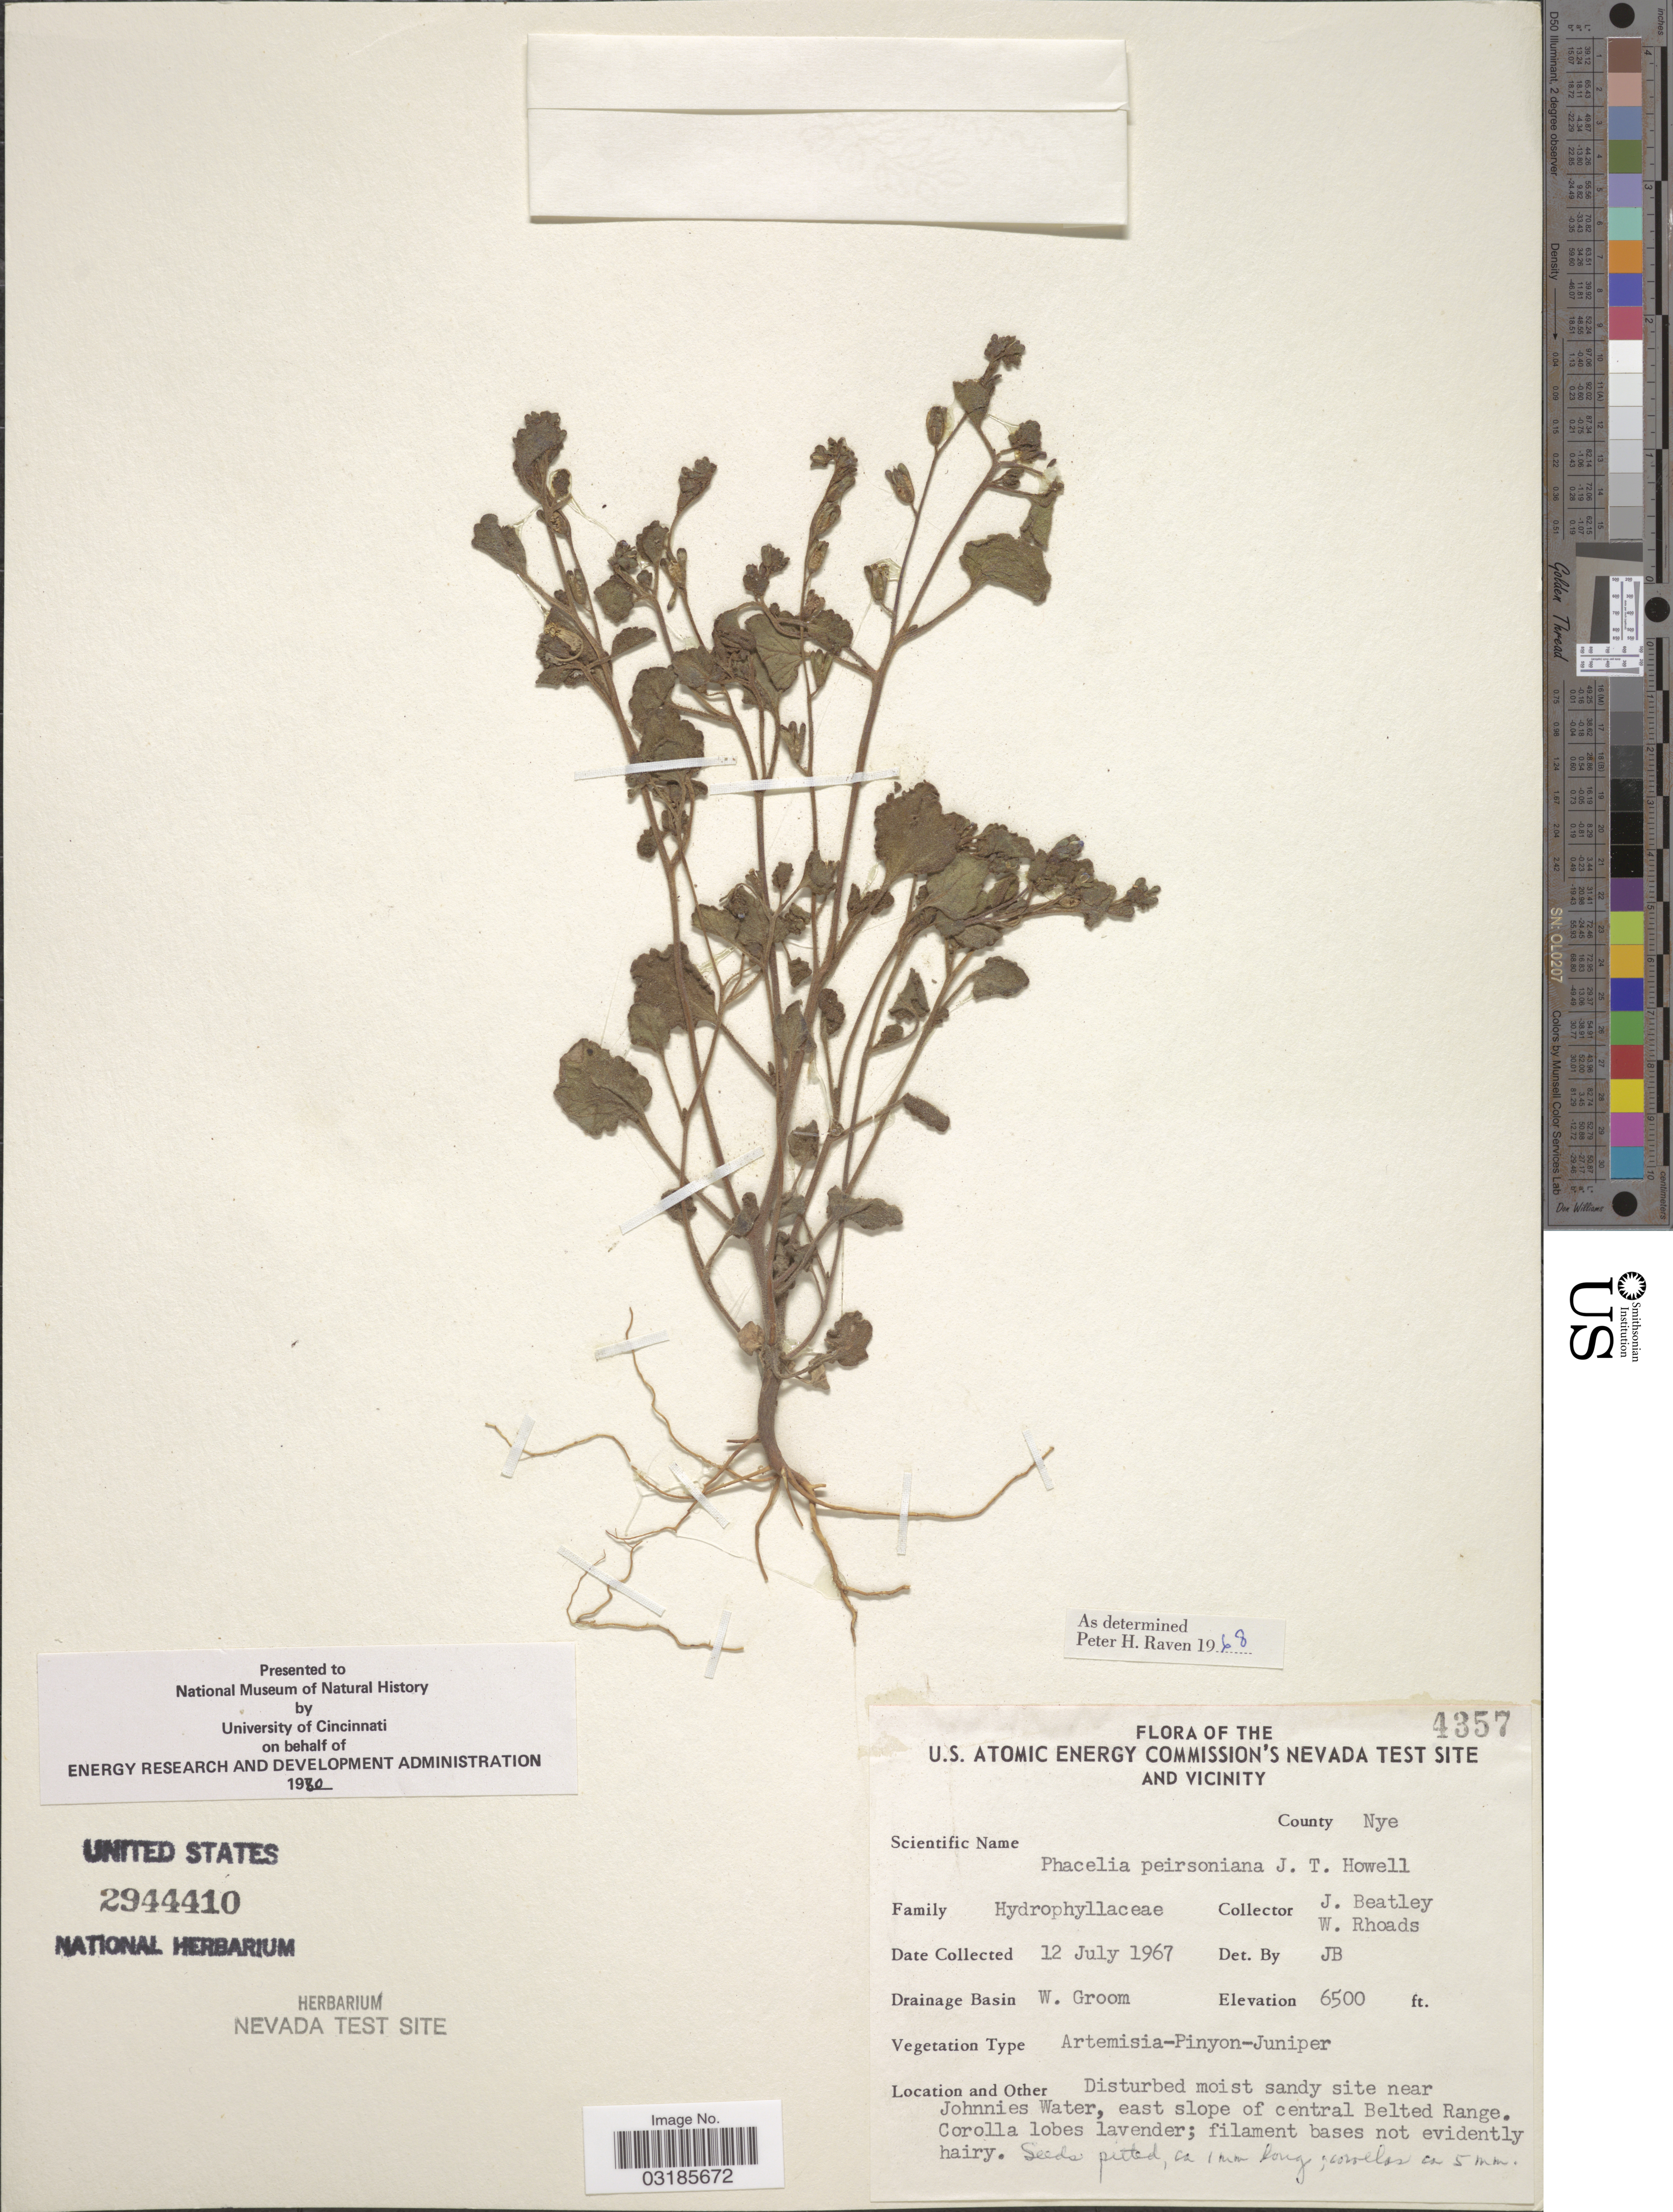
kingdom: Plantae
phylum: Tracheophyta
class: Magnoliopsida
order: Boraginales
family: Hydrophyllaceae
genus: Phacelia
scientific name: Phacelia peirsoniana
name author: J.T. Howell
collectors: J. C. Beatley & W. Rhoads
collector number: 4357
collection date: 1967-07-12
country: United States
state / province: Nevada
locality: The U.S. Atomic Energy Commission's Nevada test site and vicinity. County Nye. Drainage Basin W. Groom. Disturbed moist sandy site near Johnnies Water, east slope of central Belted Range.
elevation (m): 1981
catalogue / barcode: US 2944410